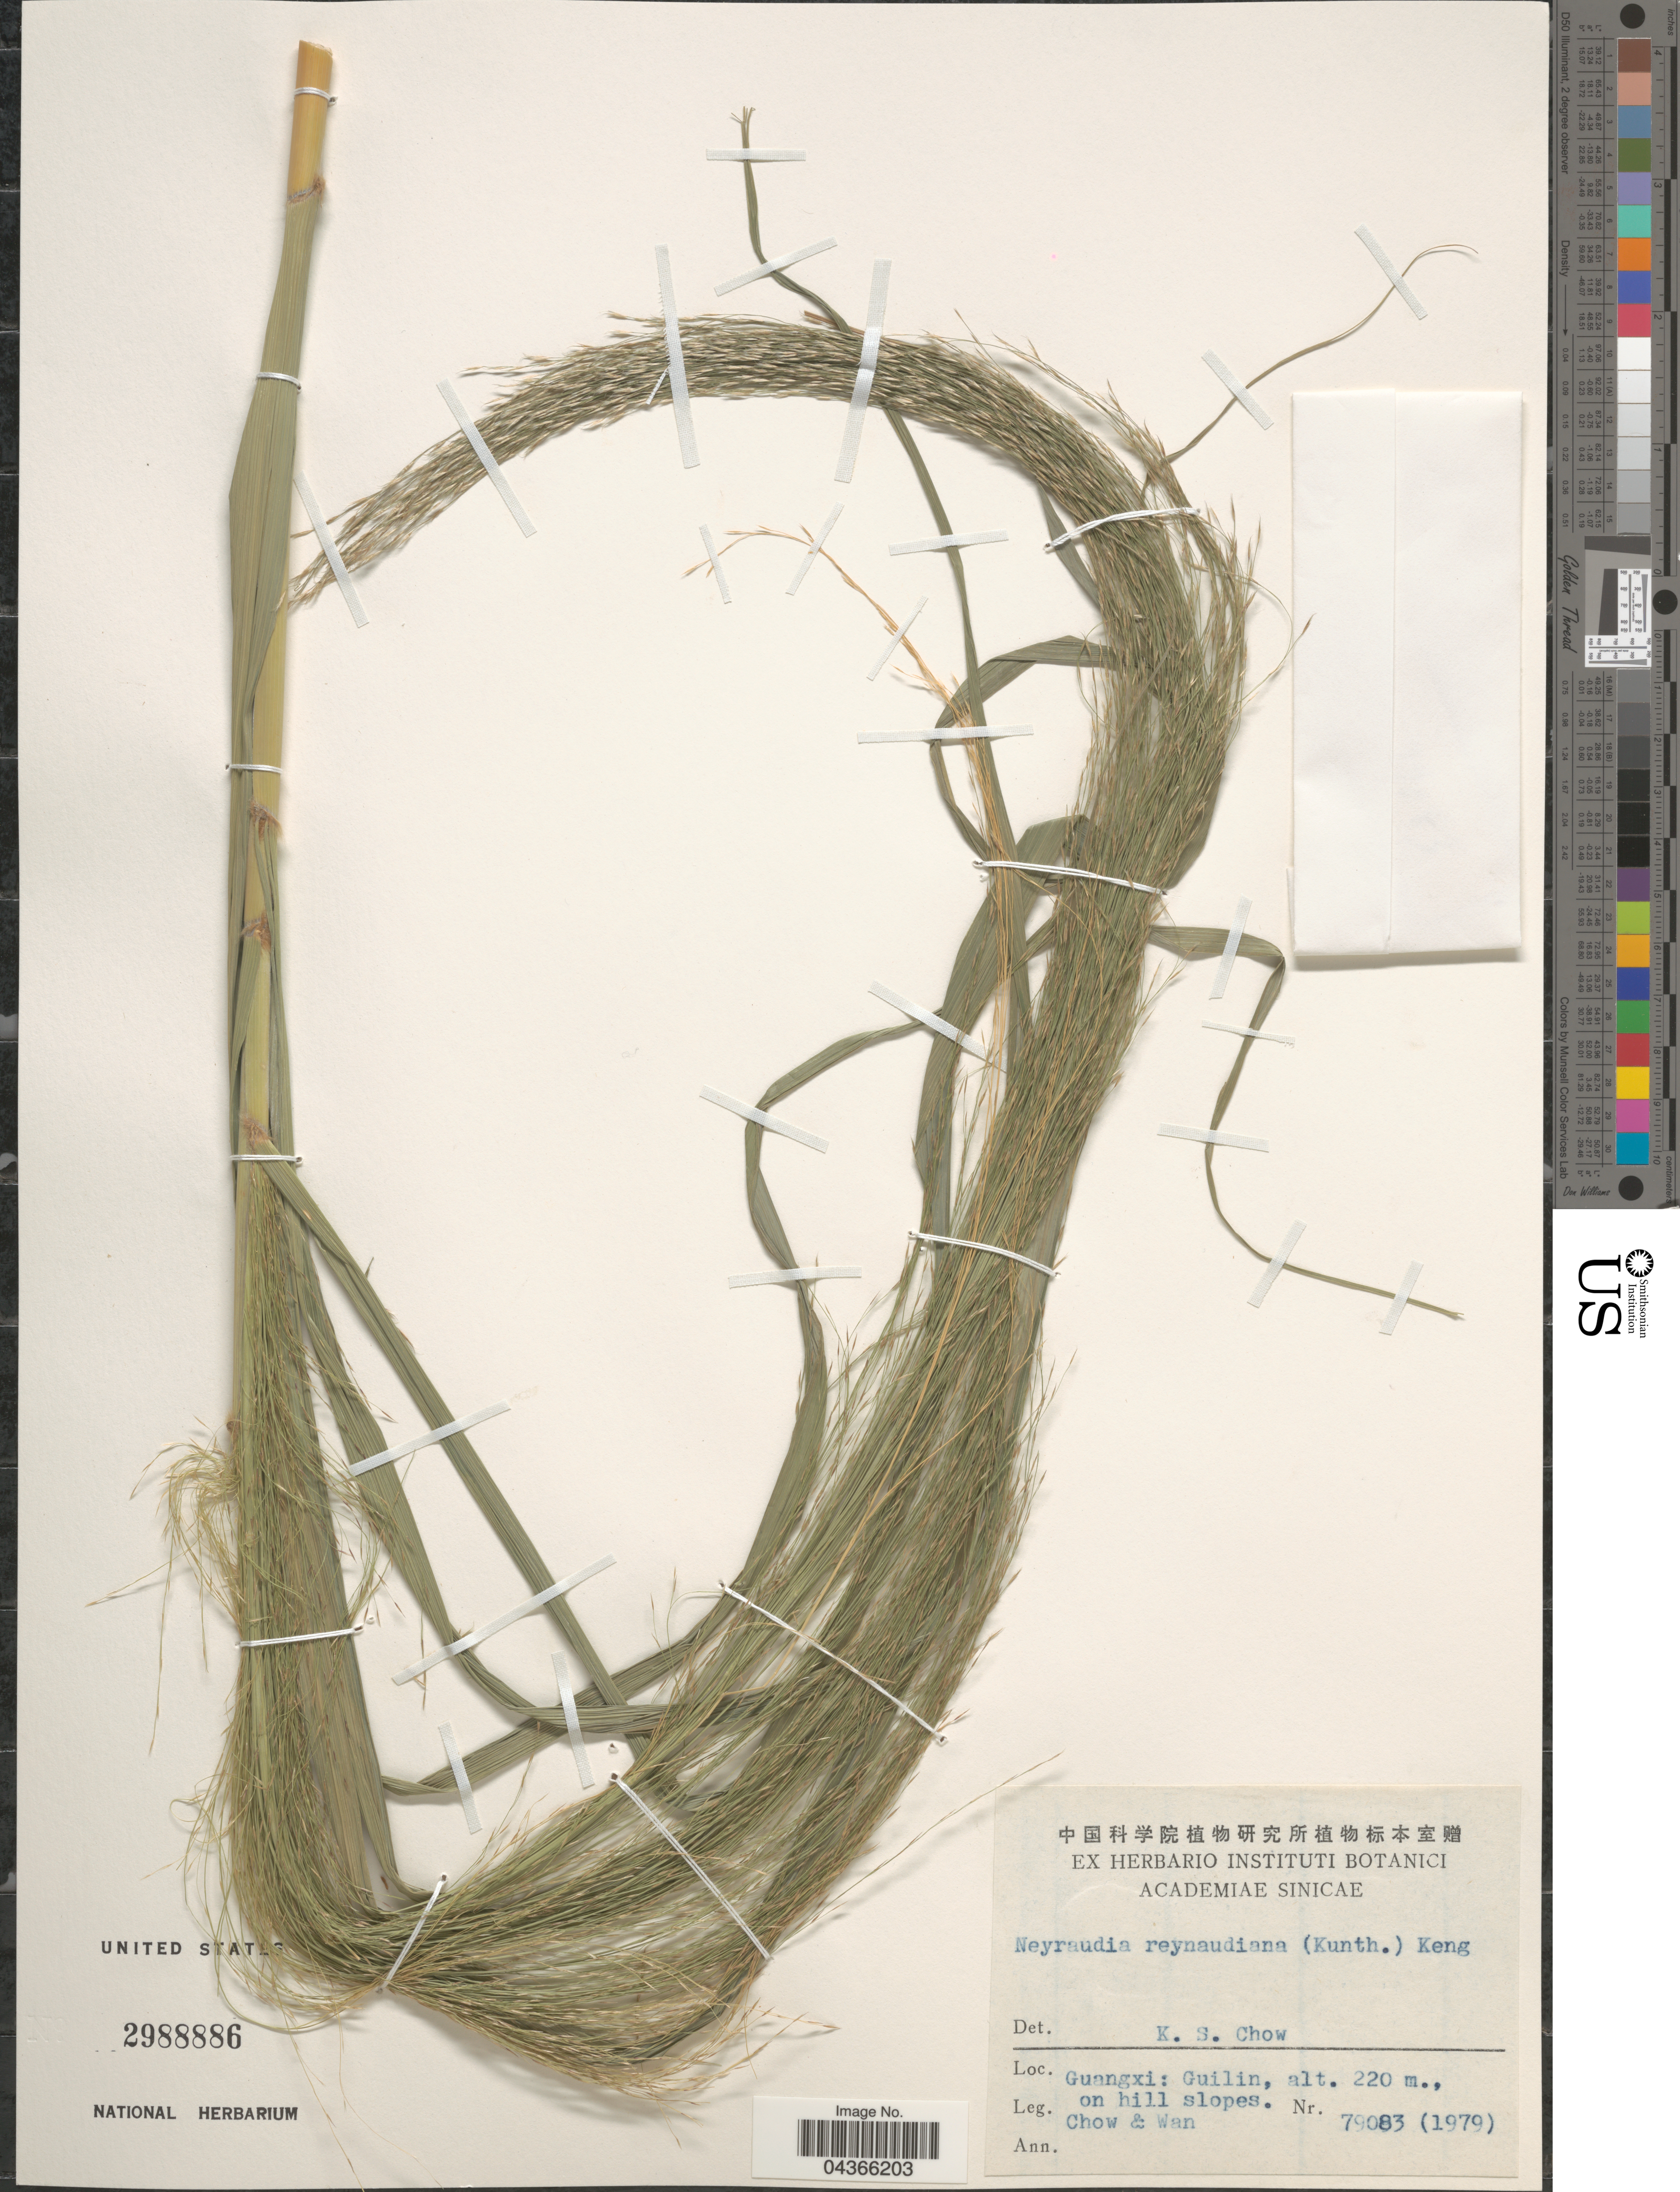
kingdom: Plantae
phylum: Tracheophyta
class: Liliopsida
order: Poales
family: Poaceae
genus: Neyraudia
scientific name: Neyraudia reynaudiana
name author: (Kunth) Keng ex Hitchc.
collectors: Chow, -- & -. Wan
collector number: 79083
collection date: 1979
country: China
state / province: Guangxi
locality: Guilin.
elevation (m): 220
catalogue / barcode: US 2988886